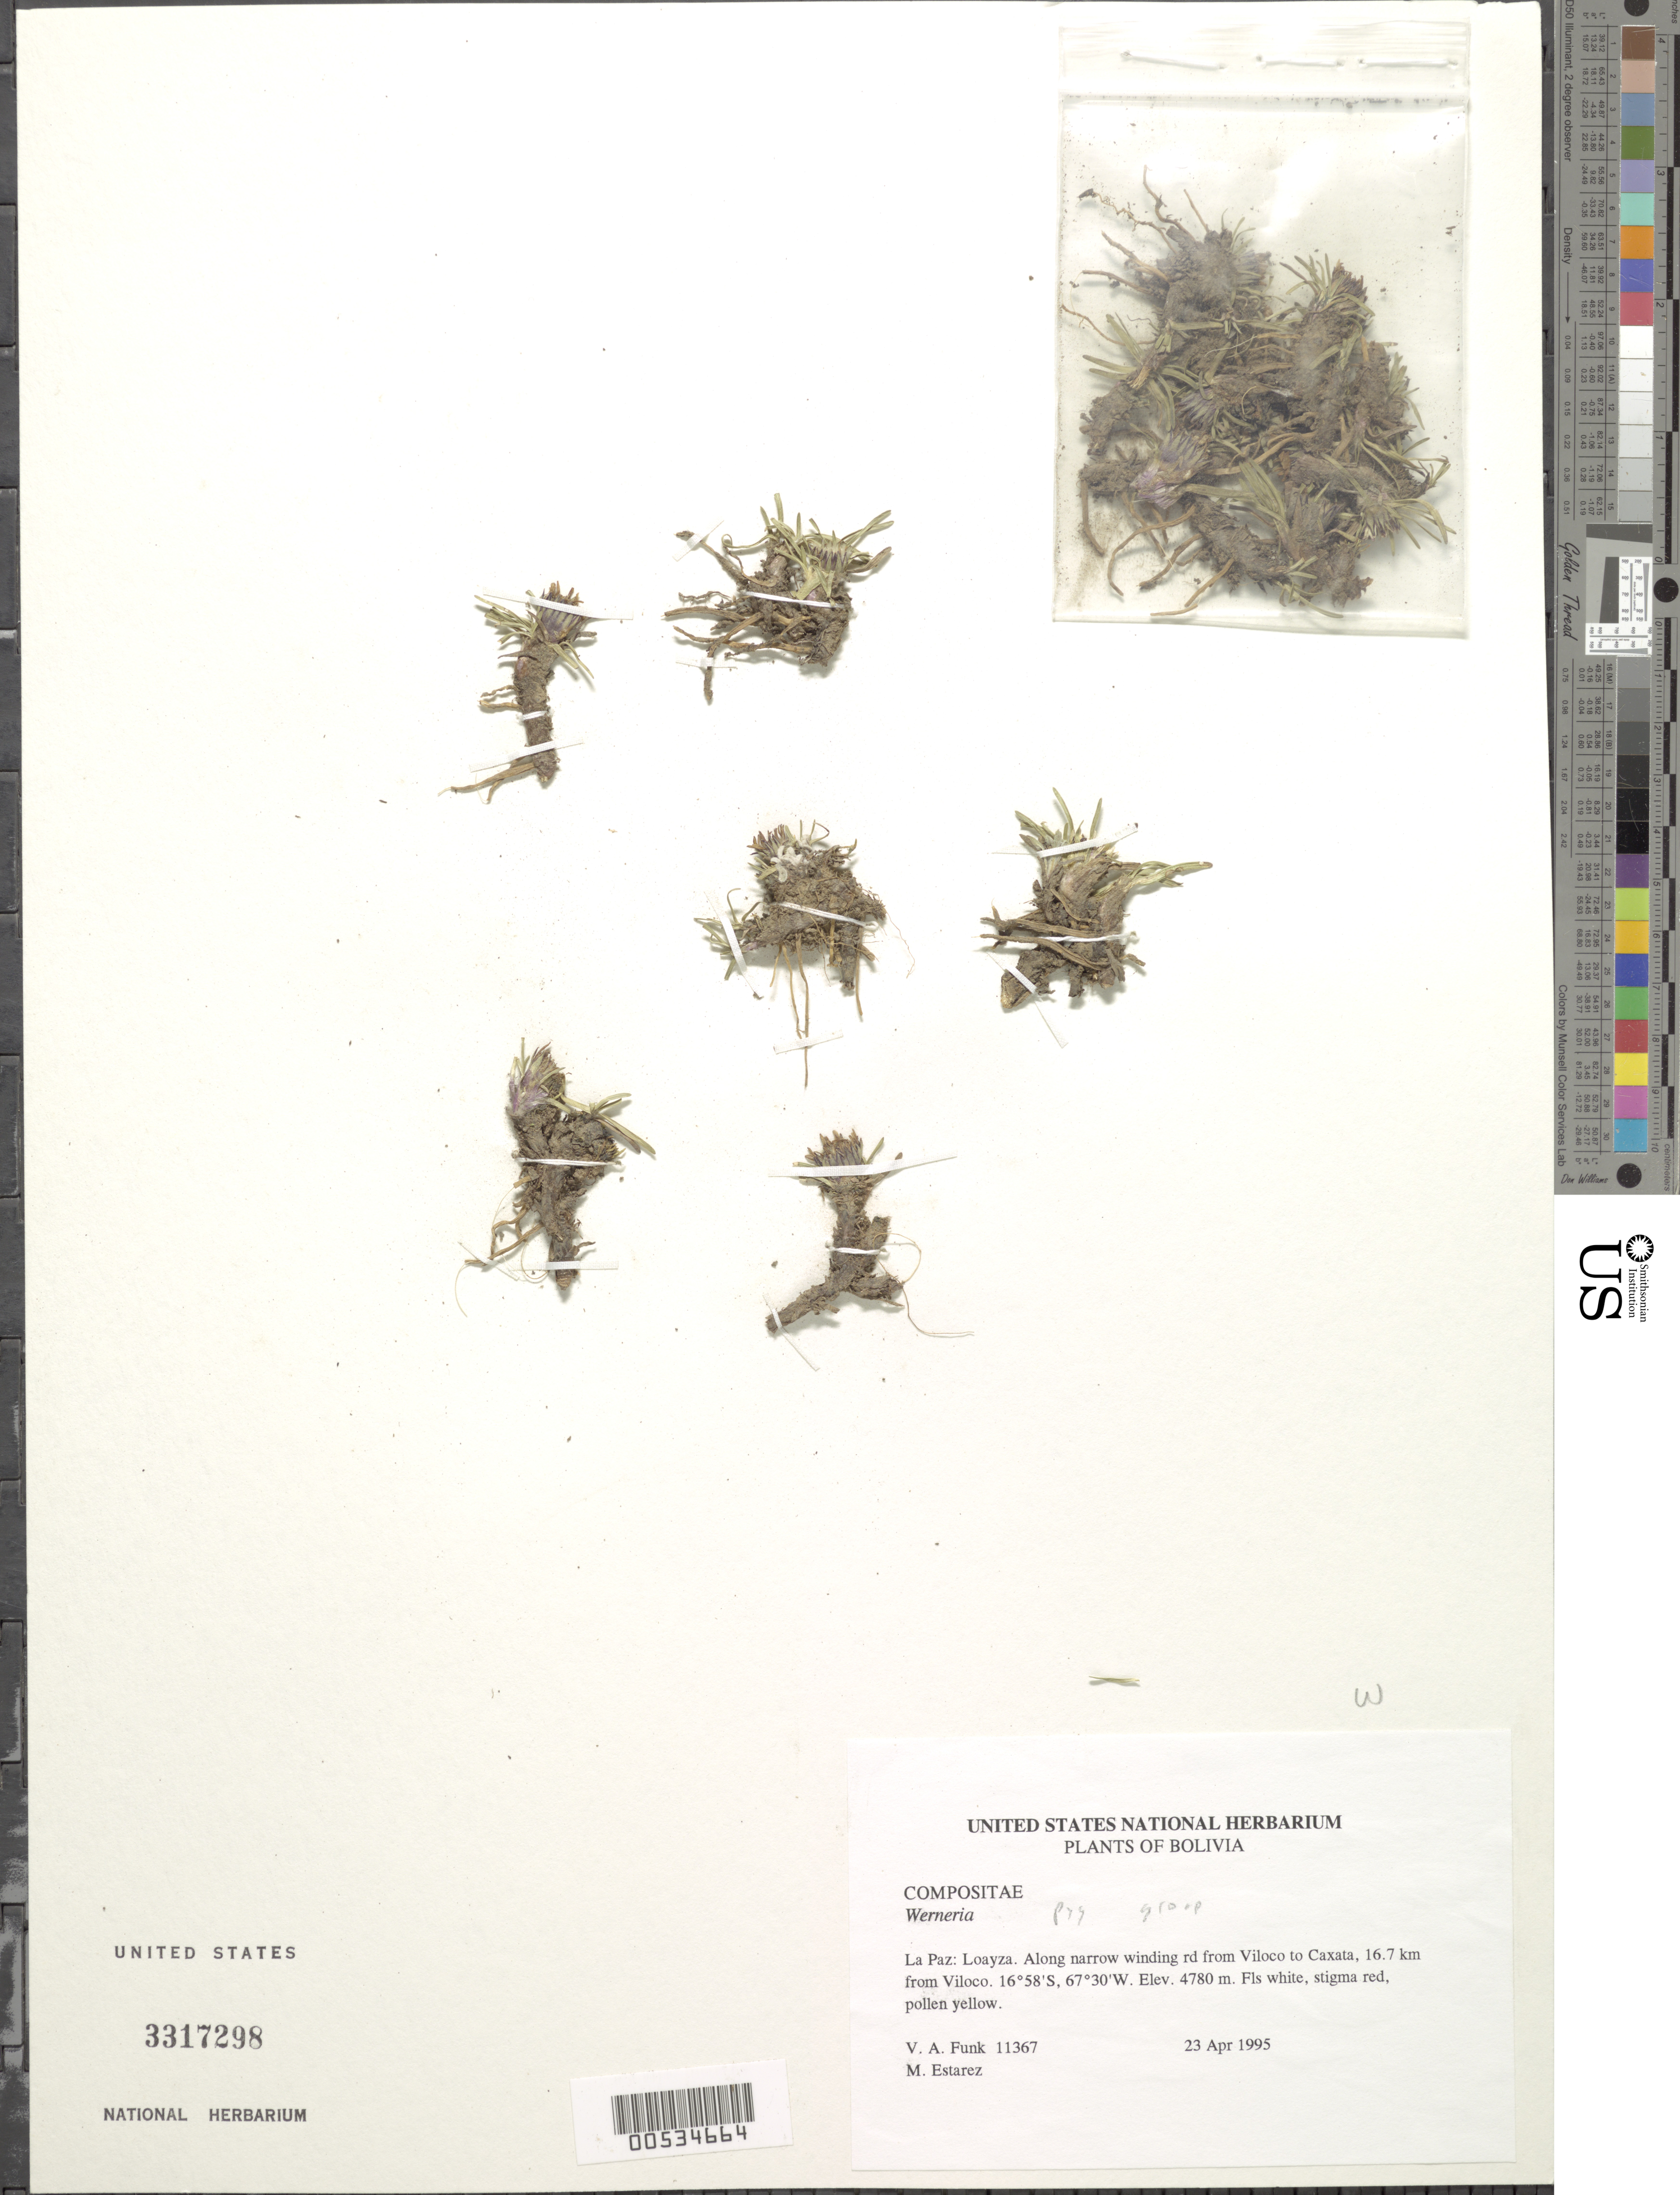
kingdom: Plantae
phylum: Tracheophyta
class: Magnoliopsida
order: Asterales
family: Asteraceae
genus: Werneria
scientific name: Werneria apiculata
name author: Sch. Bip.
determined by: Calvo, Joel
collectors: V. Funk & M. Estarez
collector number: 11367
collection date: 1995-04-23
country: Bolivia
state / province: La Paz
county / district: Loayza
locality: Viloco to Caxata, 16.7 km from Viloco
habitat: Along narrow winding road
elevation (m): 4780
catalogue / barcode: US 3317298